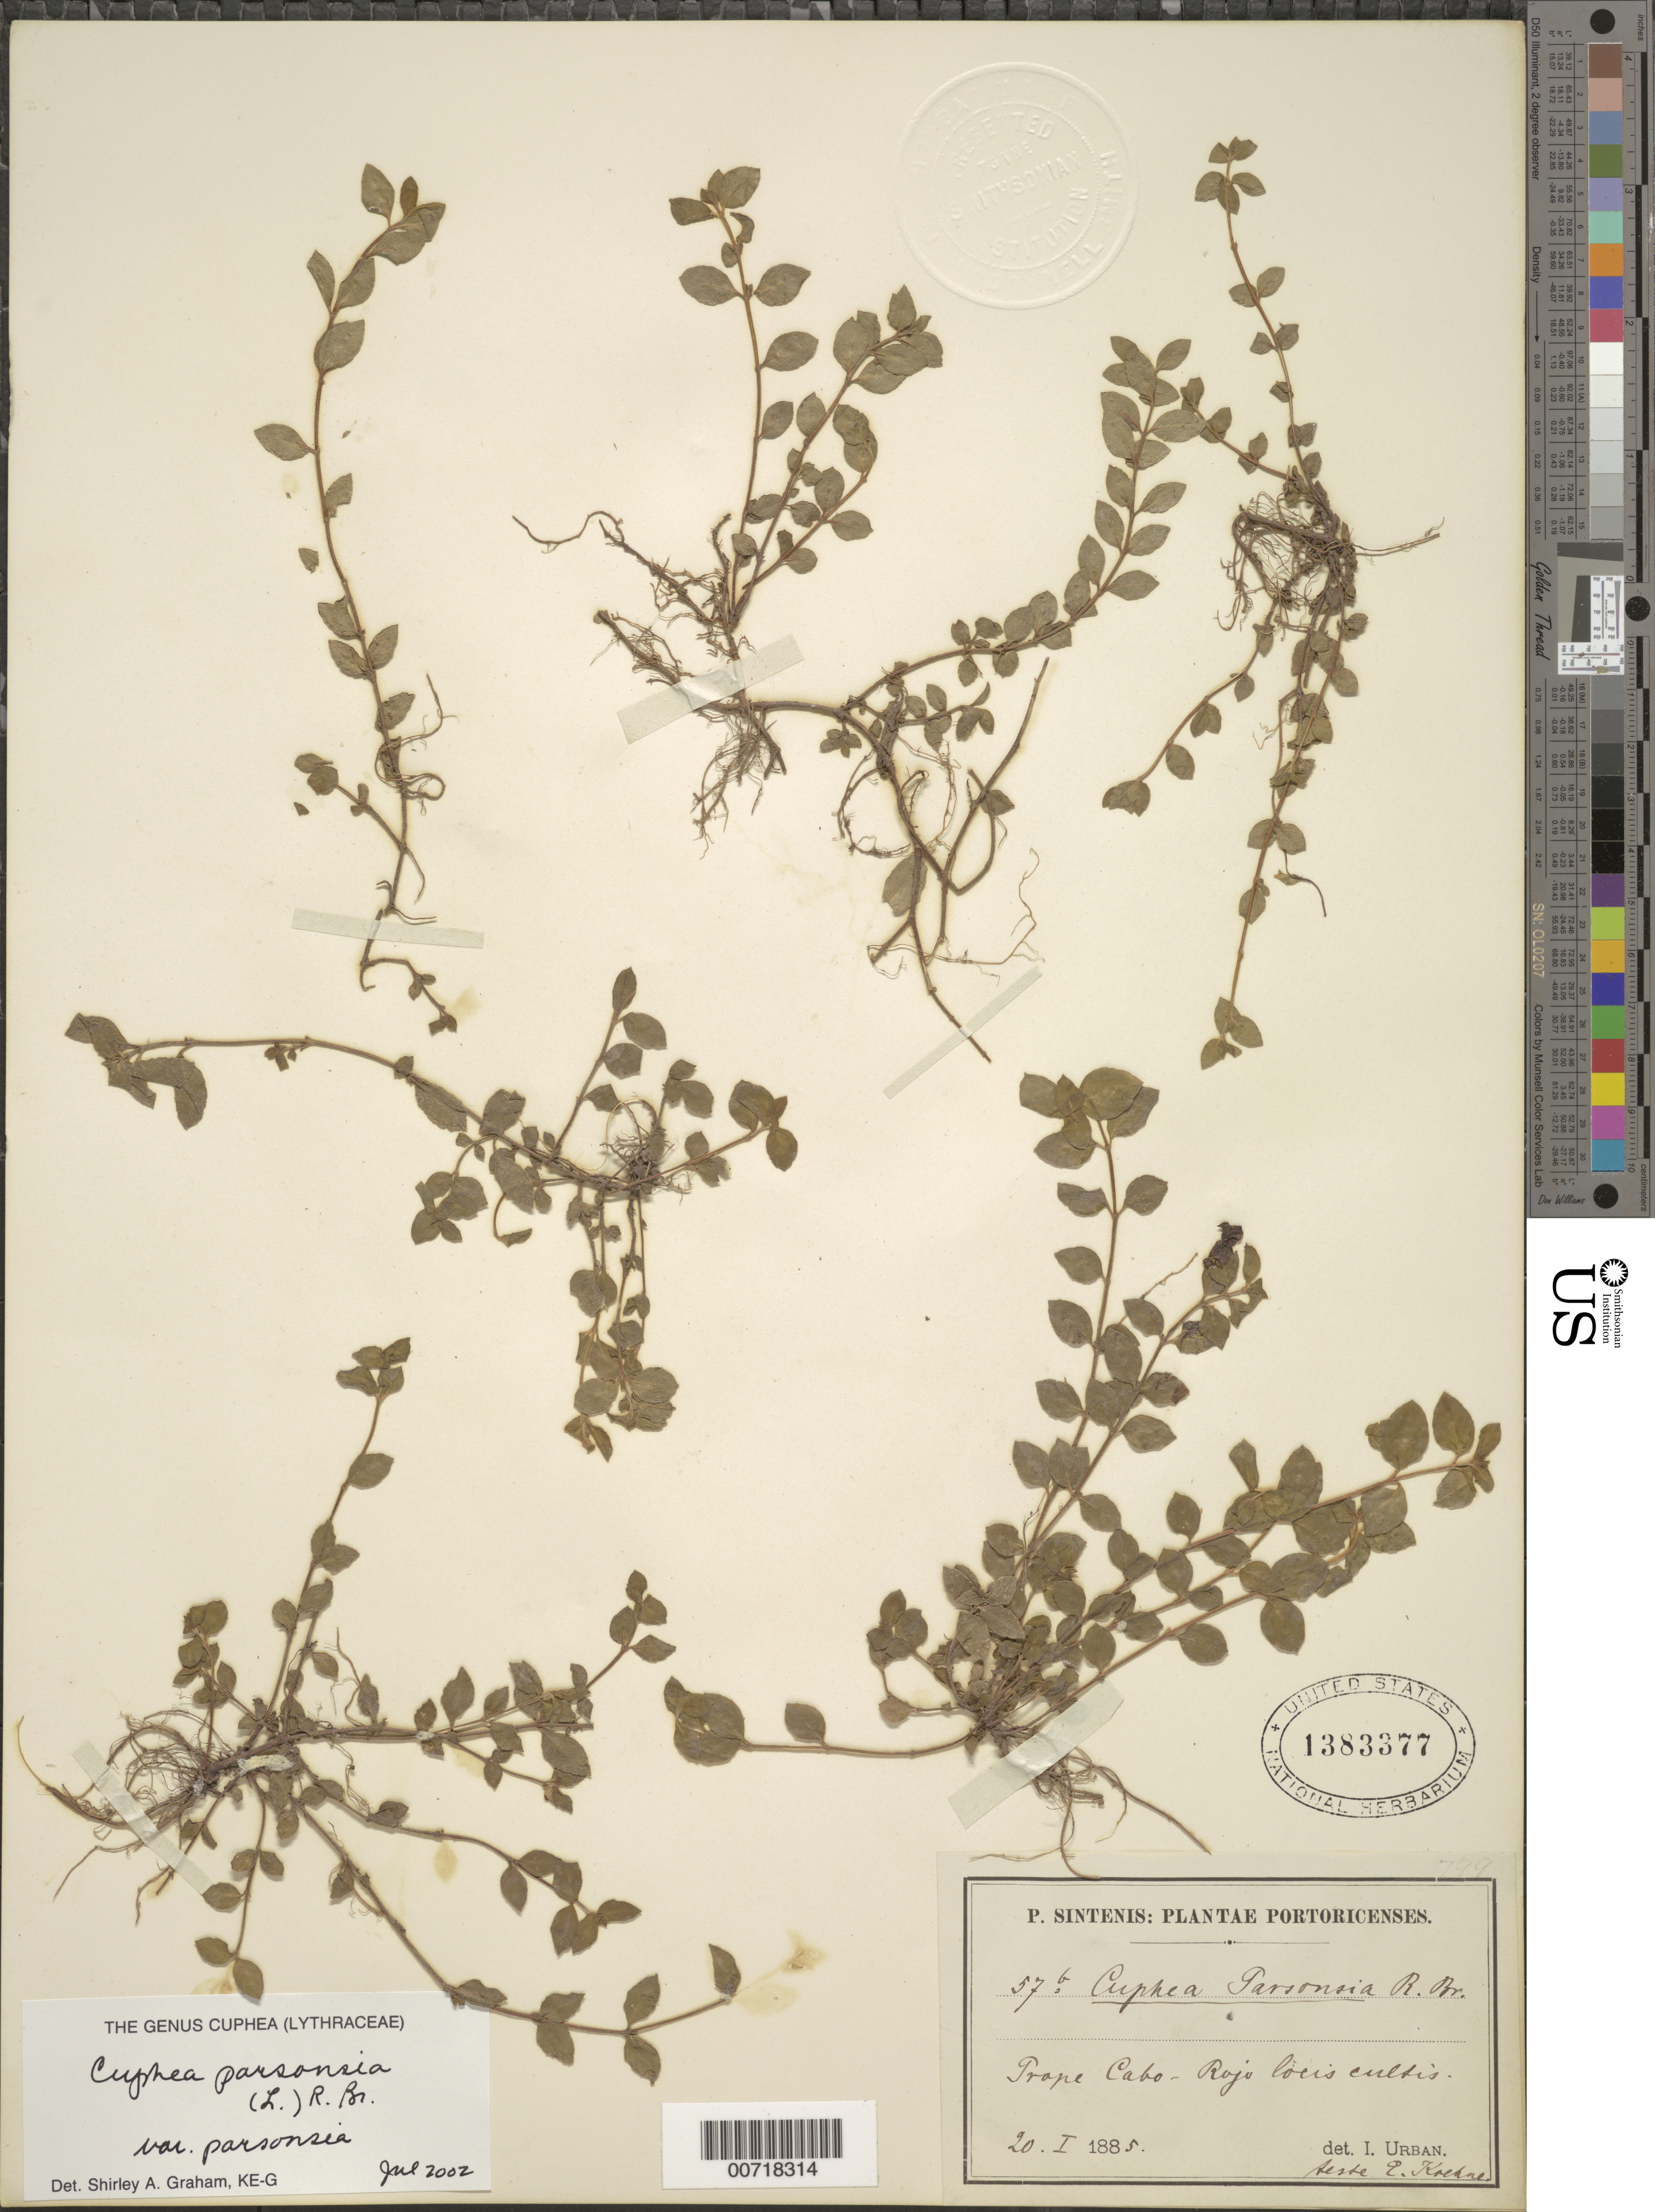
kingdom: Plantae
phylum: Tracheophyta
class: Magnoliopsida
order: Myrtales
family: Lythraceae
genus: Cuphea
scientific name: Cuphea parsonsia var. parsonsia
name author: (L.) R. Br. ex Steud.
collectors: P. Sintenis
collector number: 57b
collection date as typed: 20 Jan 1885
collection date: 1885-01-20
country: Puerto Rico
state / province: Cabo Rojo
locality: Prope Cabo Rojo.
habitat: Locis cultis.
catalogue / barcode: US 1383377